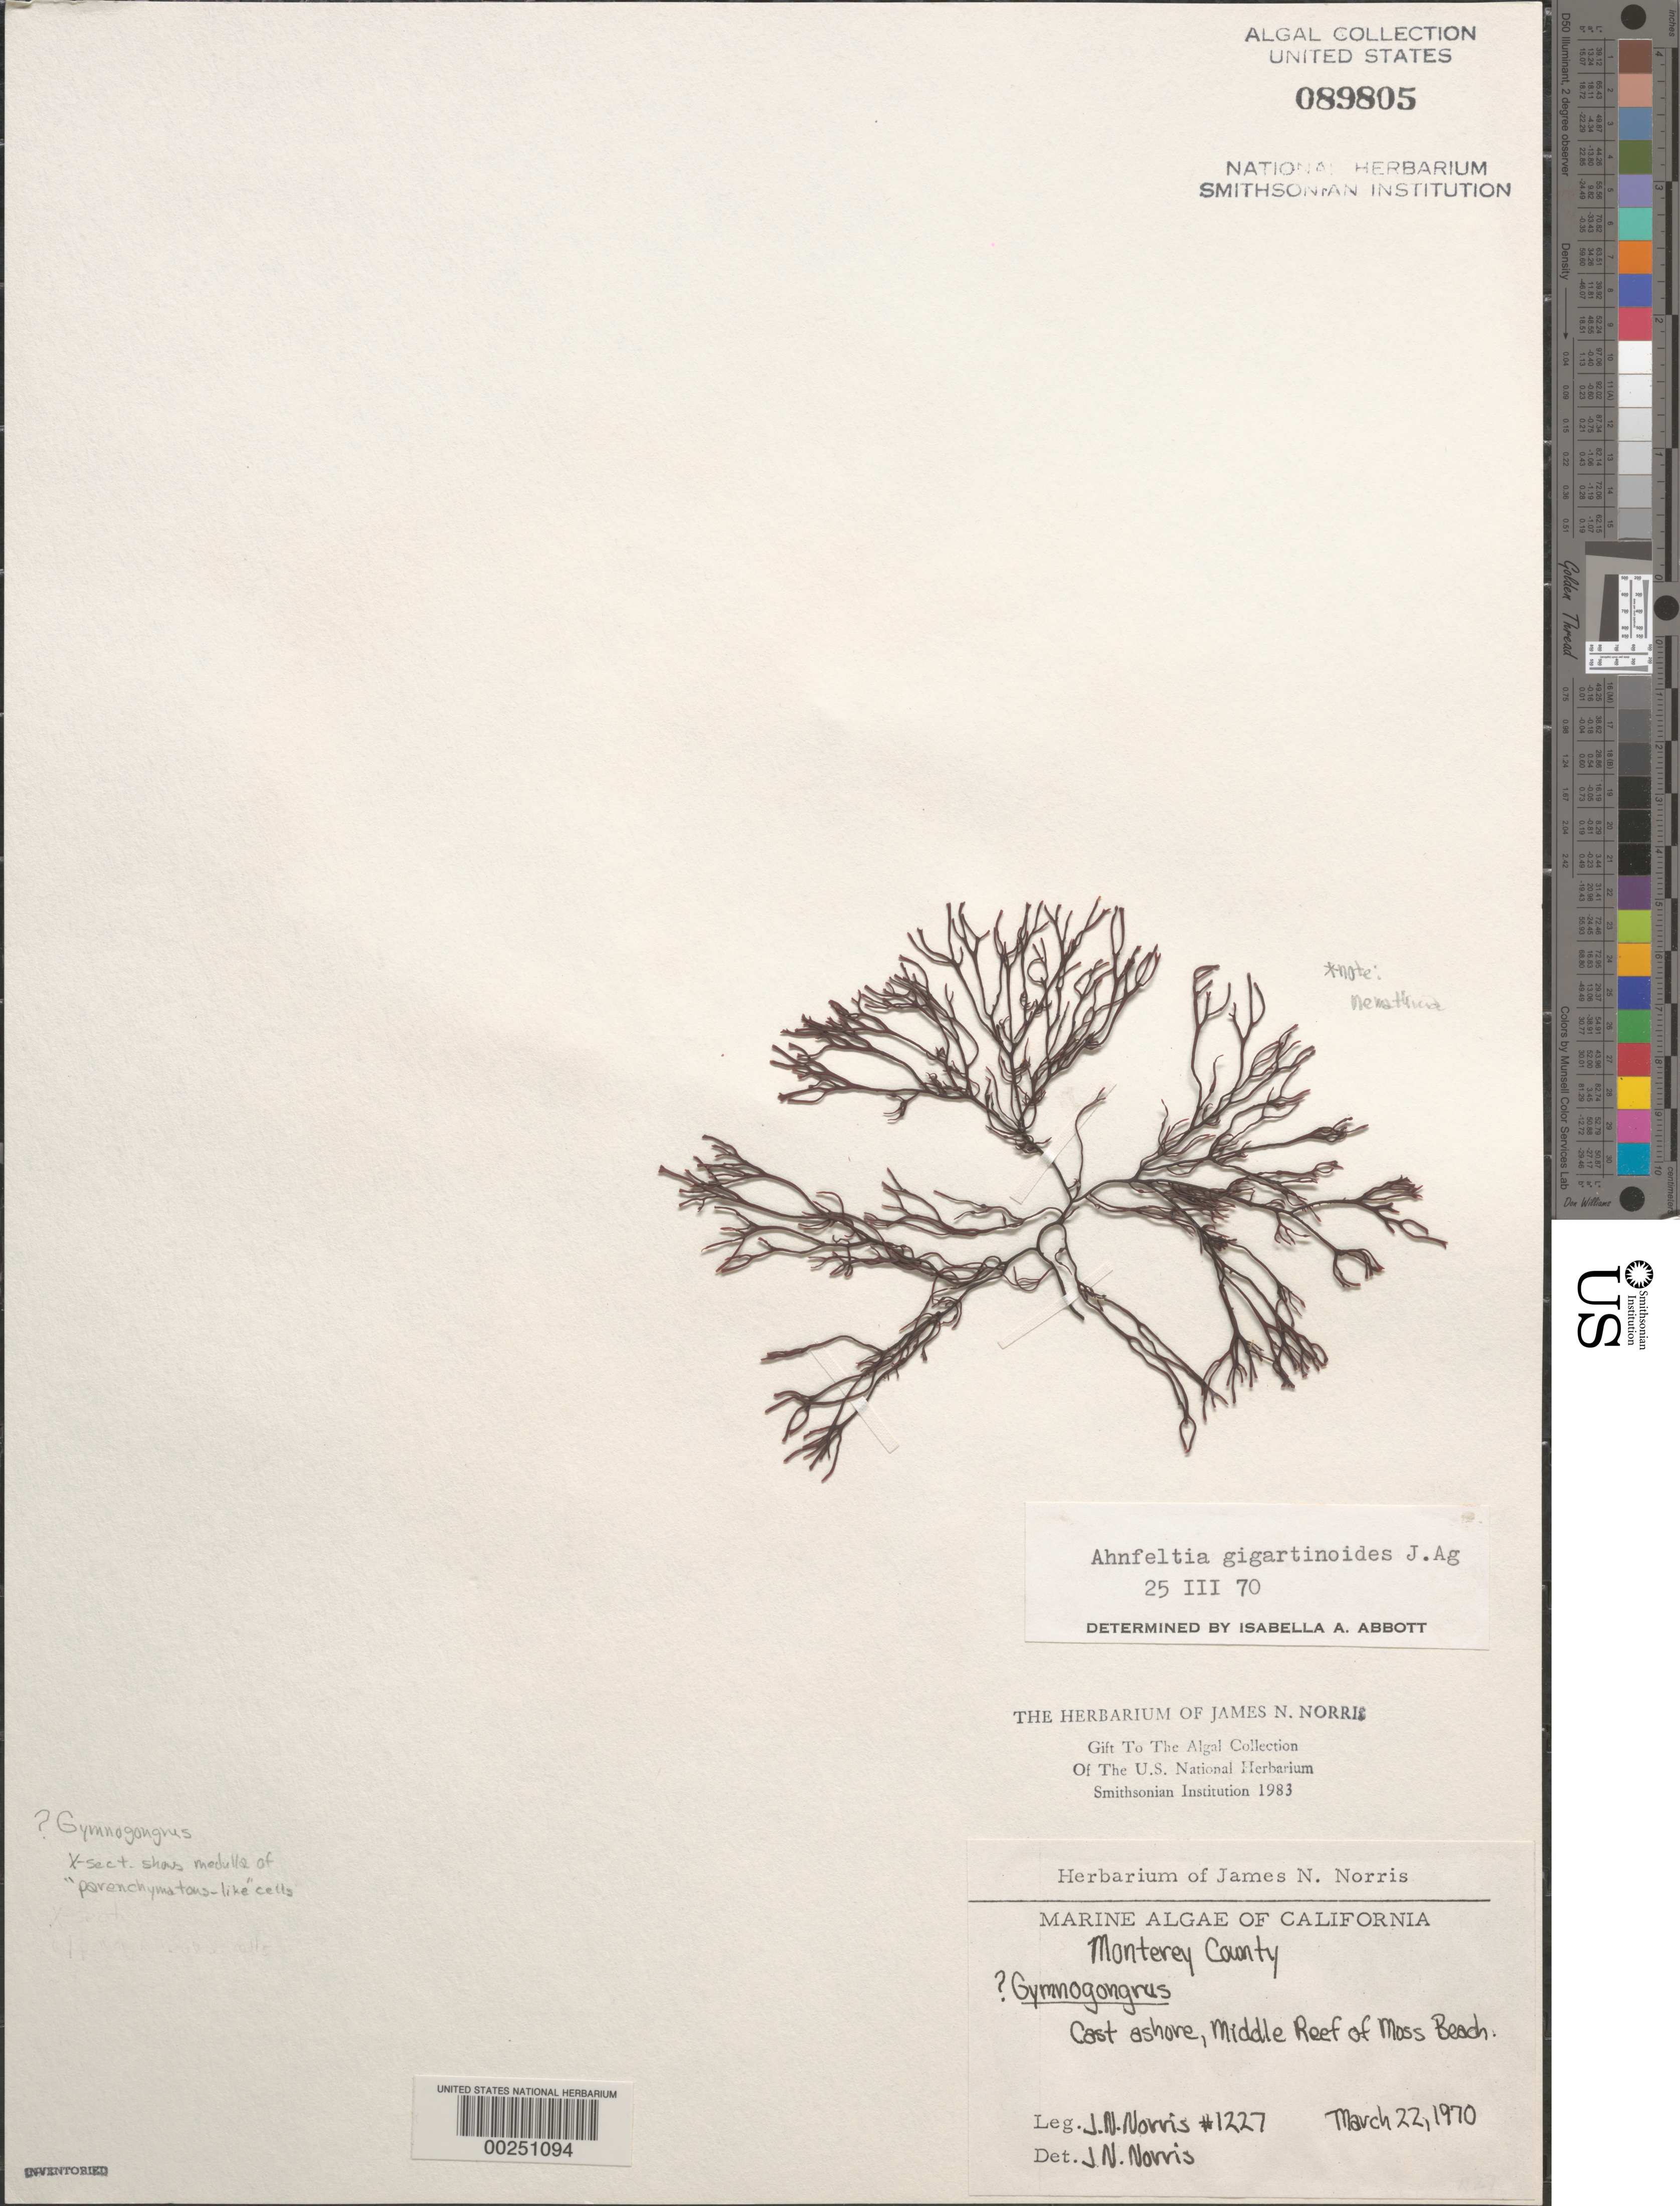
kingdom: Plantae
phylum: Rhodophyta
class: Florideophyceae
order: Ahnfeltiales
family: Ahnfeltiaceae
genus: Ahnfeltia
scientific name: Ahnfeltia gigartinoides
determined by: Abbott, Isabella A.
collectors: J. N. Norris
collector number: JN-1227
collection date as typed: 22 Mar 1970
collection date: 1970-03-22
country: United States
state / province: California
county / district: Monterey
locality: Middle Reef of Moss Beach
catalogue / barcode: US 89805